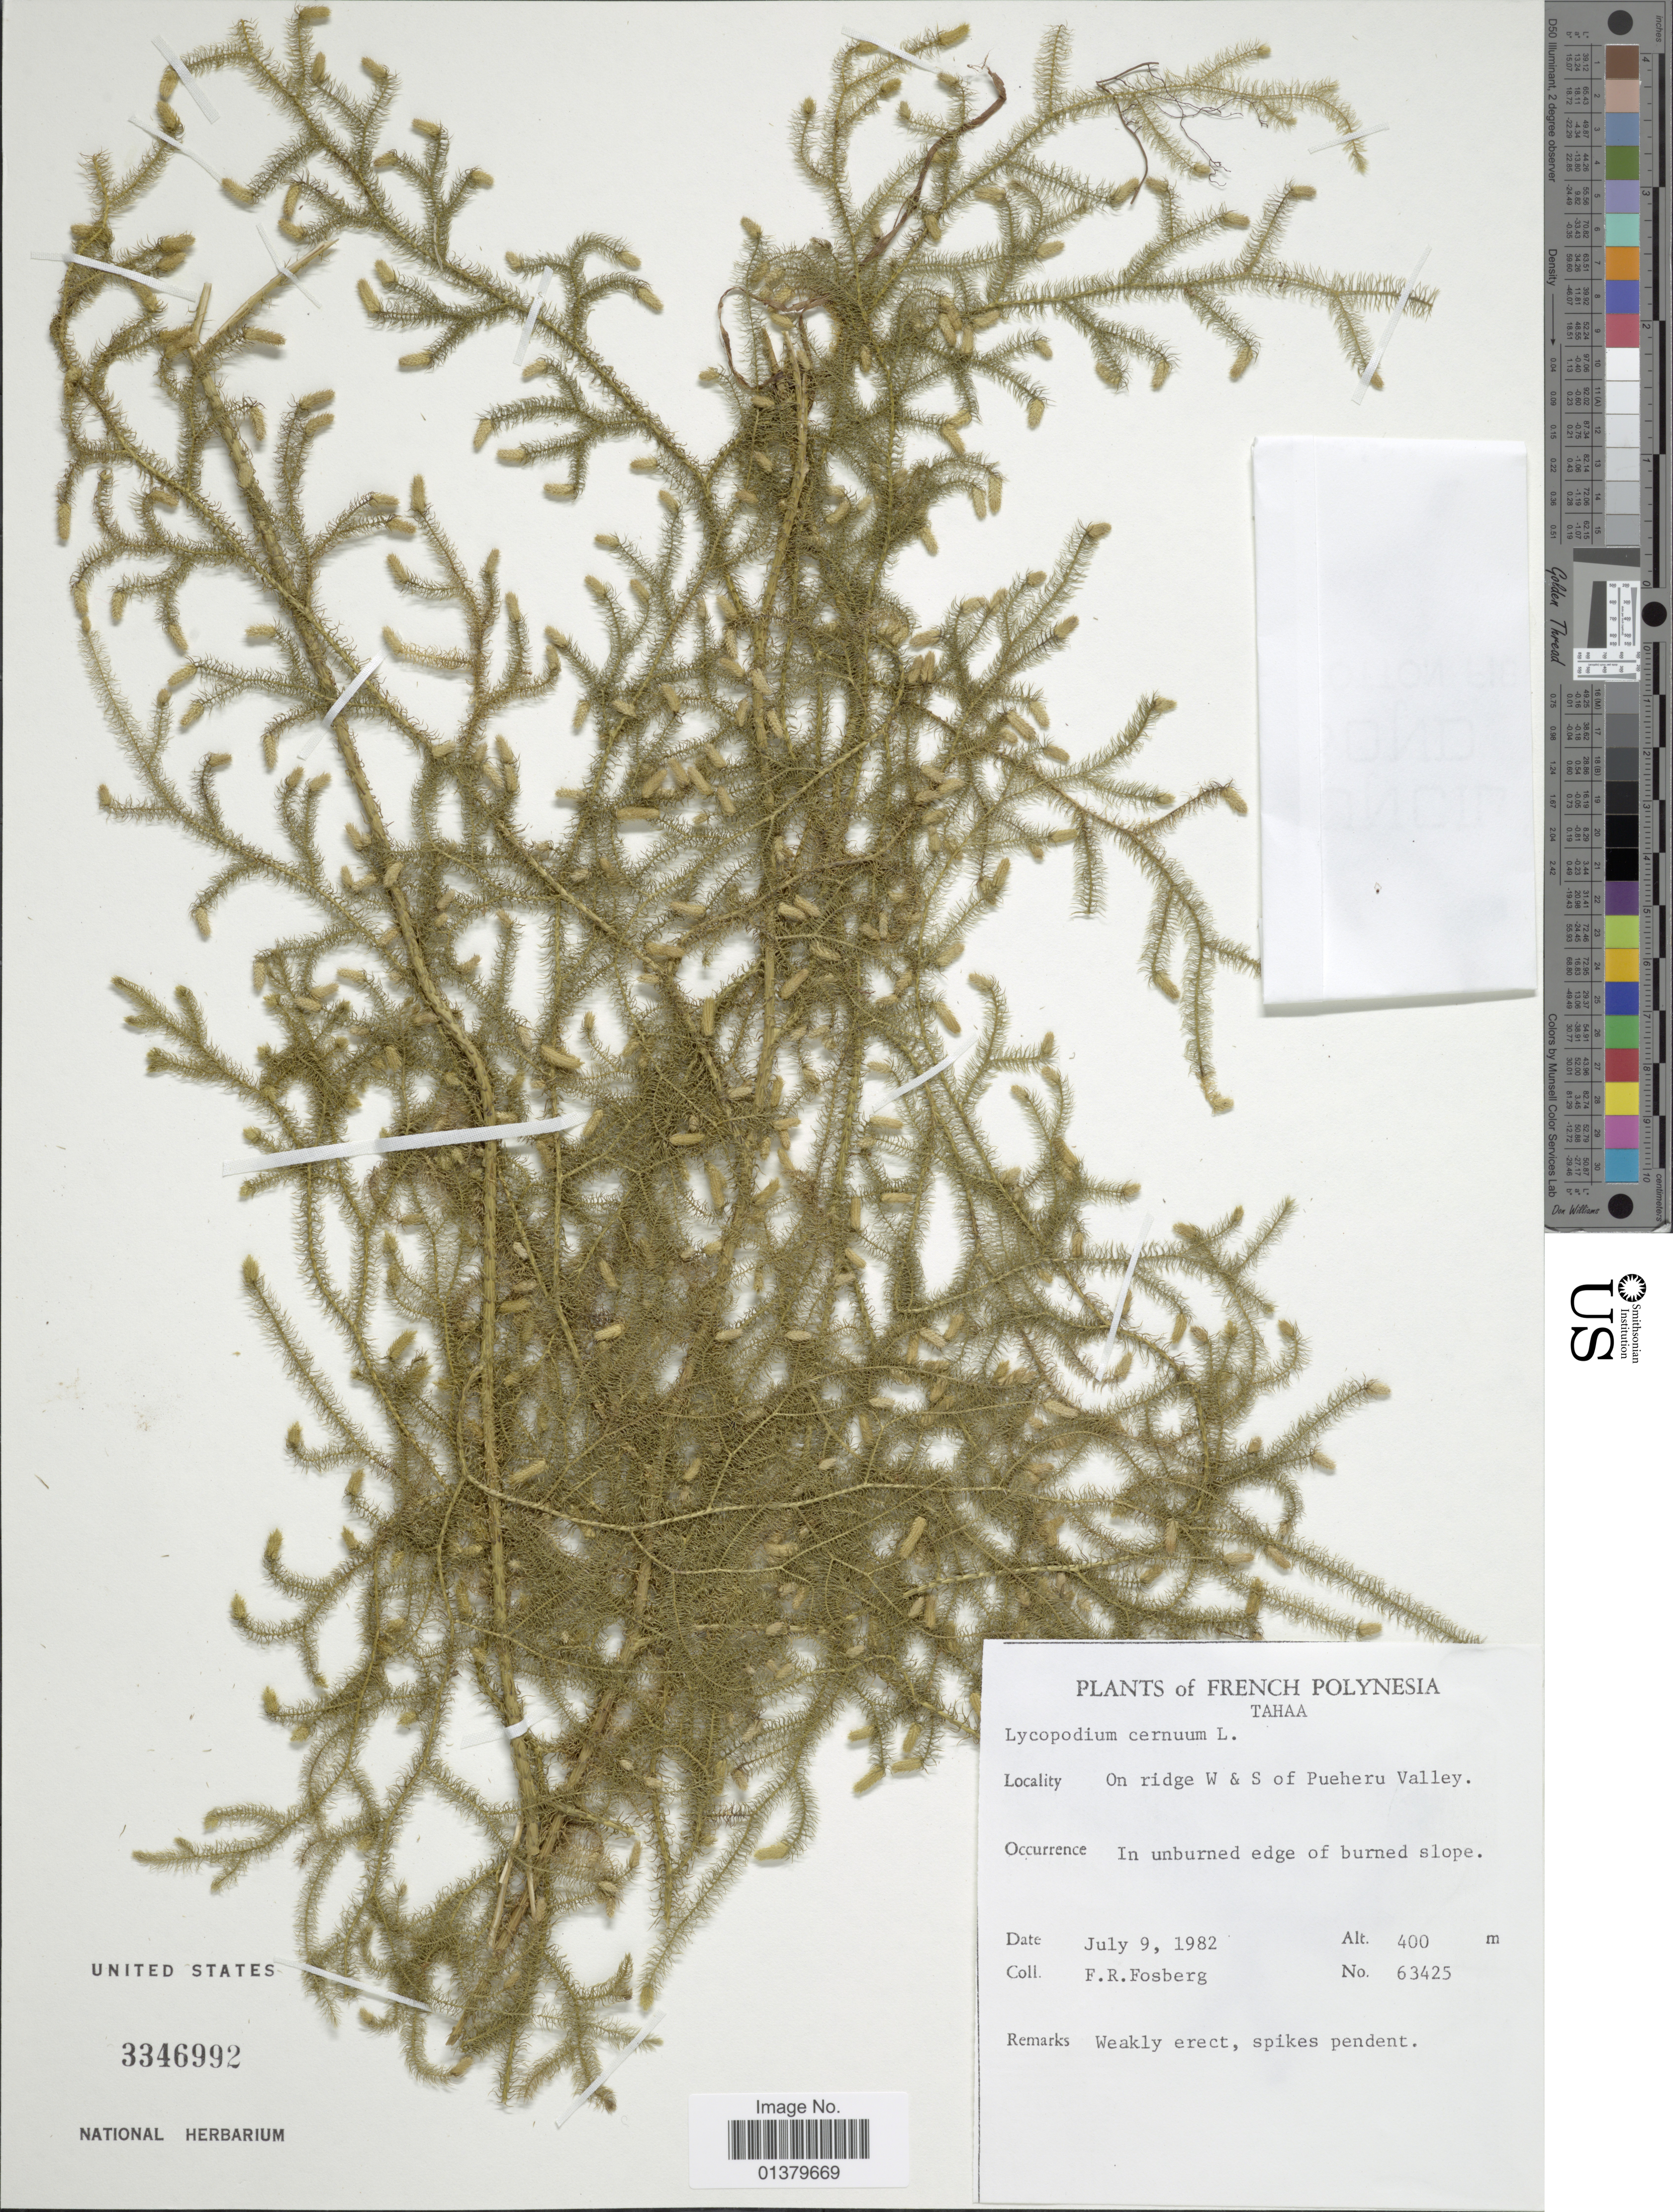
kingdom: Plantae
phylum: Tracheophyta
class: Lycopodiopsida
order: Lycopodiales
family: Lycopodiaceae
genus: Palhinhaea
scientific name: Palhinhaea cernua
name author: (L.) Vasc. & Franco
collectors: F. R. Fosberg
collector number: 63425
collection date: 1982-07-09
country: French Polynesia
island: Tahaa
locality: Tahaa, On ridge W & S of Pueheru Valley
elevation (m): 400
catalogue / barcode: US 3346992